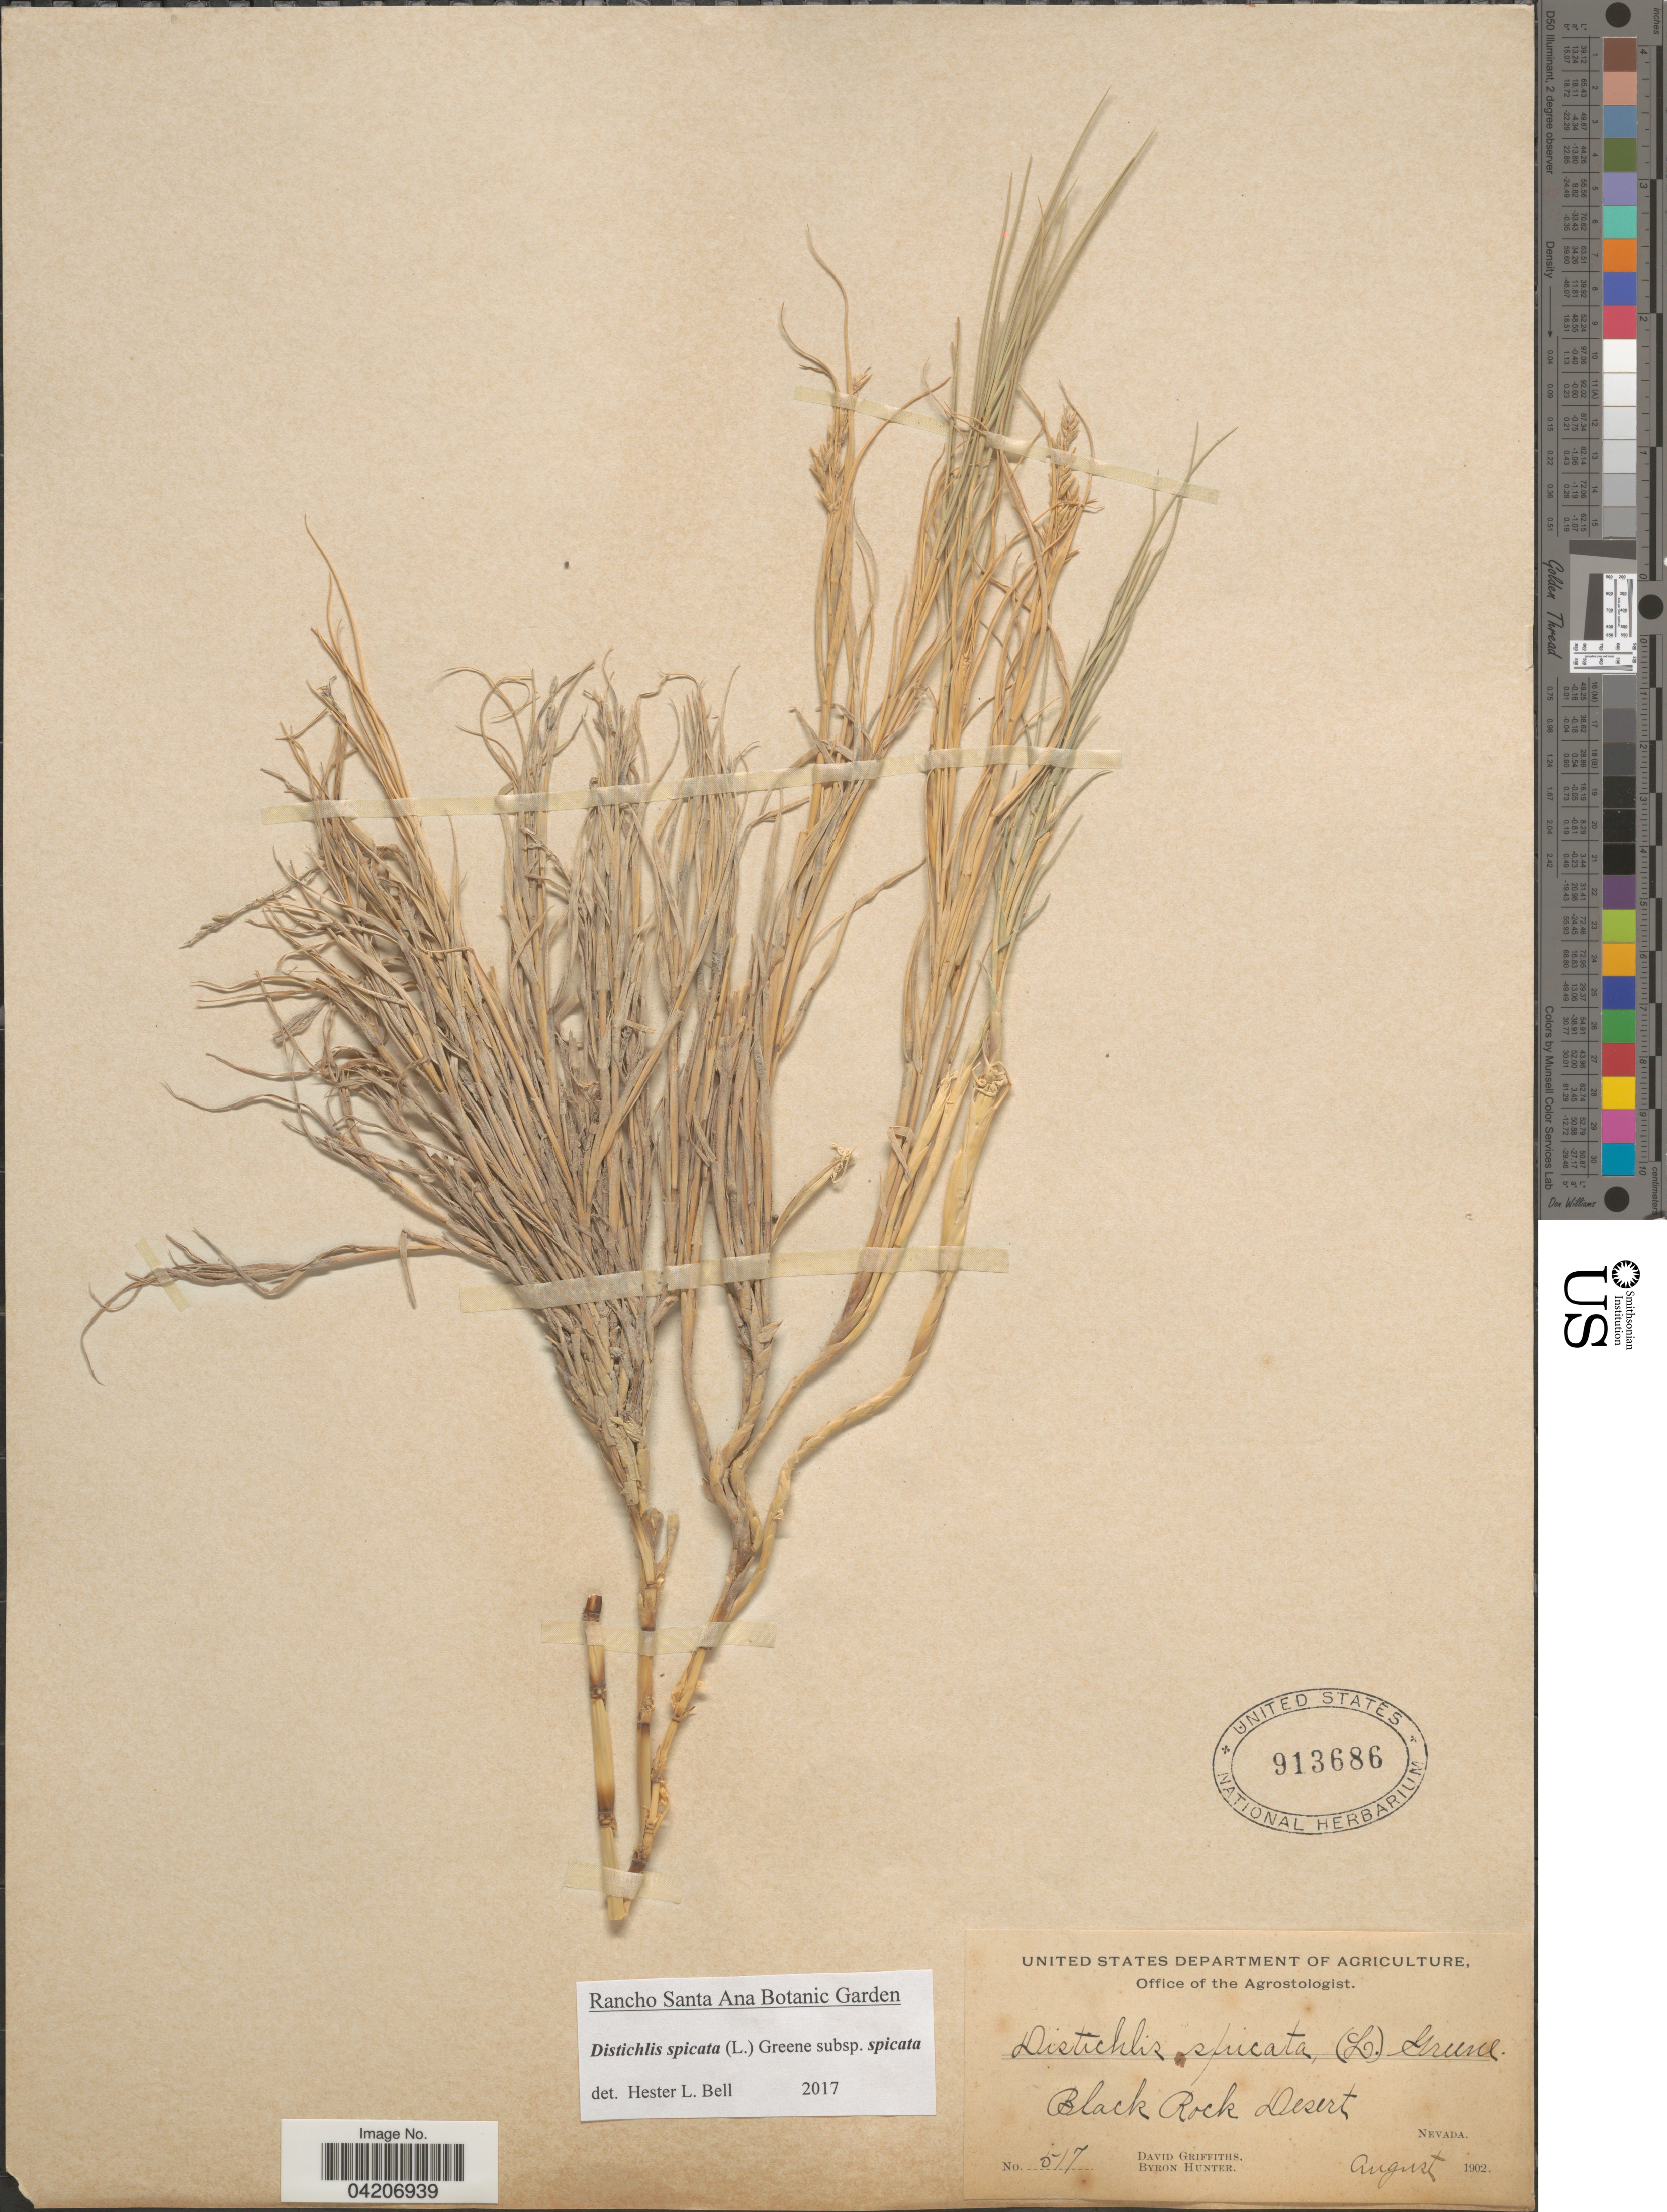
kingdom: Plantae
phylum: Tracheophyta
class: Liliopsida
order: Poales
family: Poaceae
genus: Distichlis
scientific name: Distichlis spicata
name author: (L.) Greene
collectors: D. Griffiths & B. Hunter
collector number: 517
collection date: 1902-08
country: United States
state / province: Nevada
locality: Black Rock Desert.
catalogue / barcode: US 913686